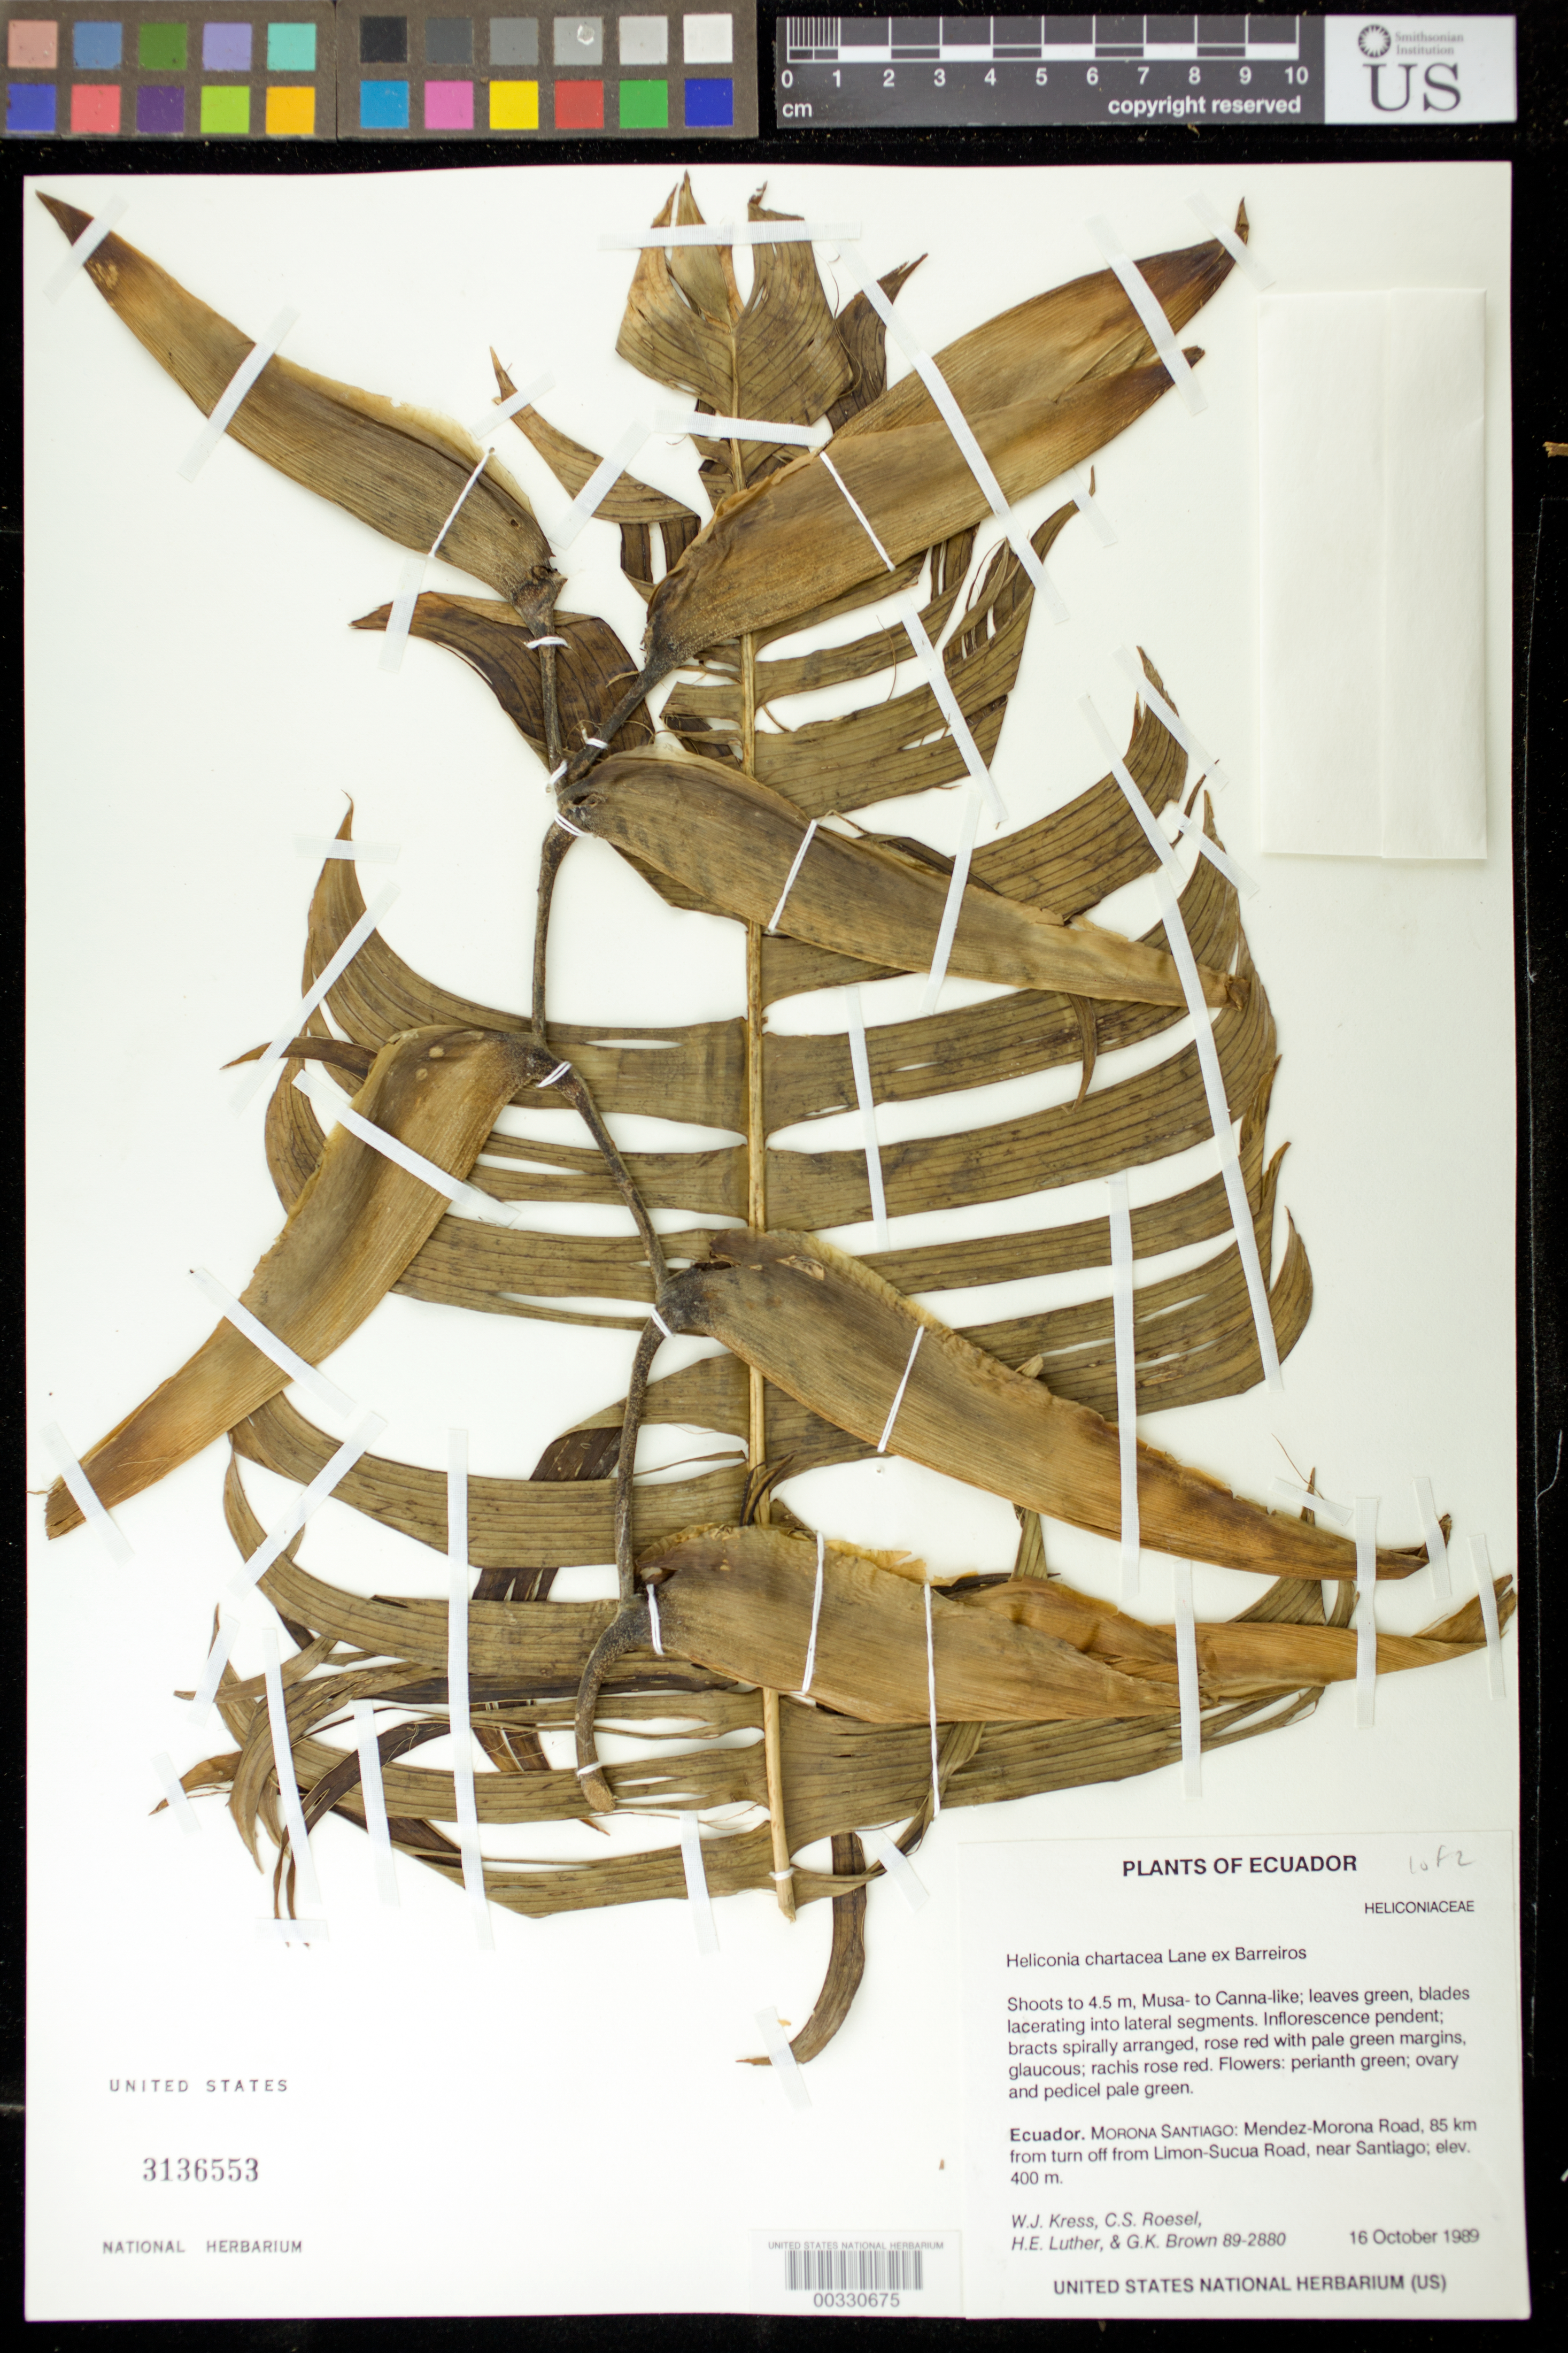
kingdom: Plantae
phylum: Tracheophyta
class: Liliopsida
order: Zingiberales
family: Heliconiaceae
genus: Heliconia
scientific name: Heliconia chartacea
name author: Lane ex Barreiros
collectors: W. J. Kress, C. S. Roesel, Harry E. Luther & G. K. Brown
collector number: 89-2880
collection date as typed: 16 Oct 1989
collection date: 1989-10-16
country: Ecuador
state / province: Morona-Santiago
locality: Mendez-morona road, 85 km from turn of f from Limon-sucua road, near Santiago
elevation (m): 400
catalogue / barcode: US 3136553